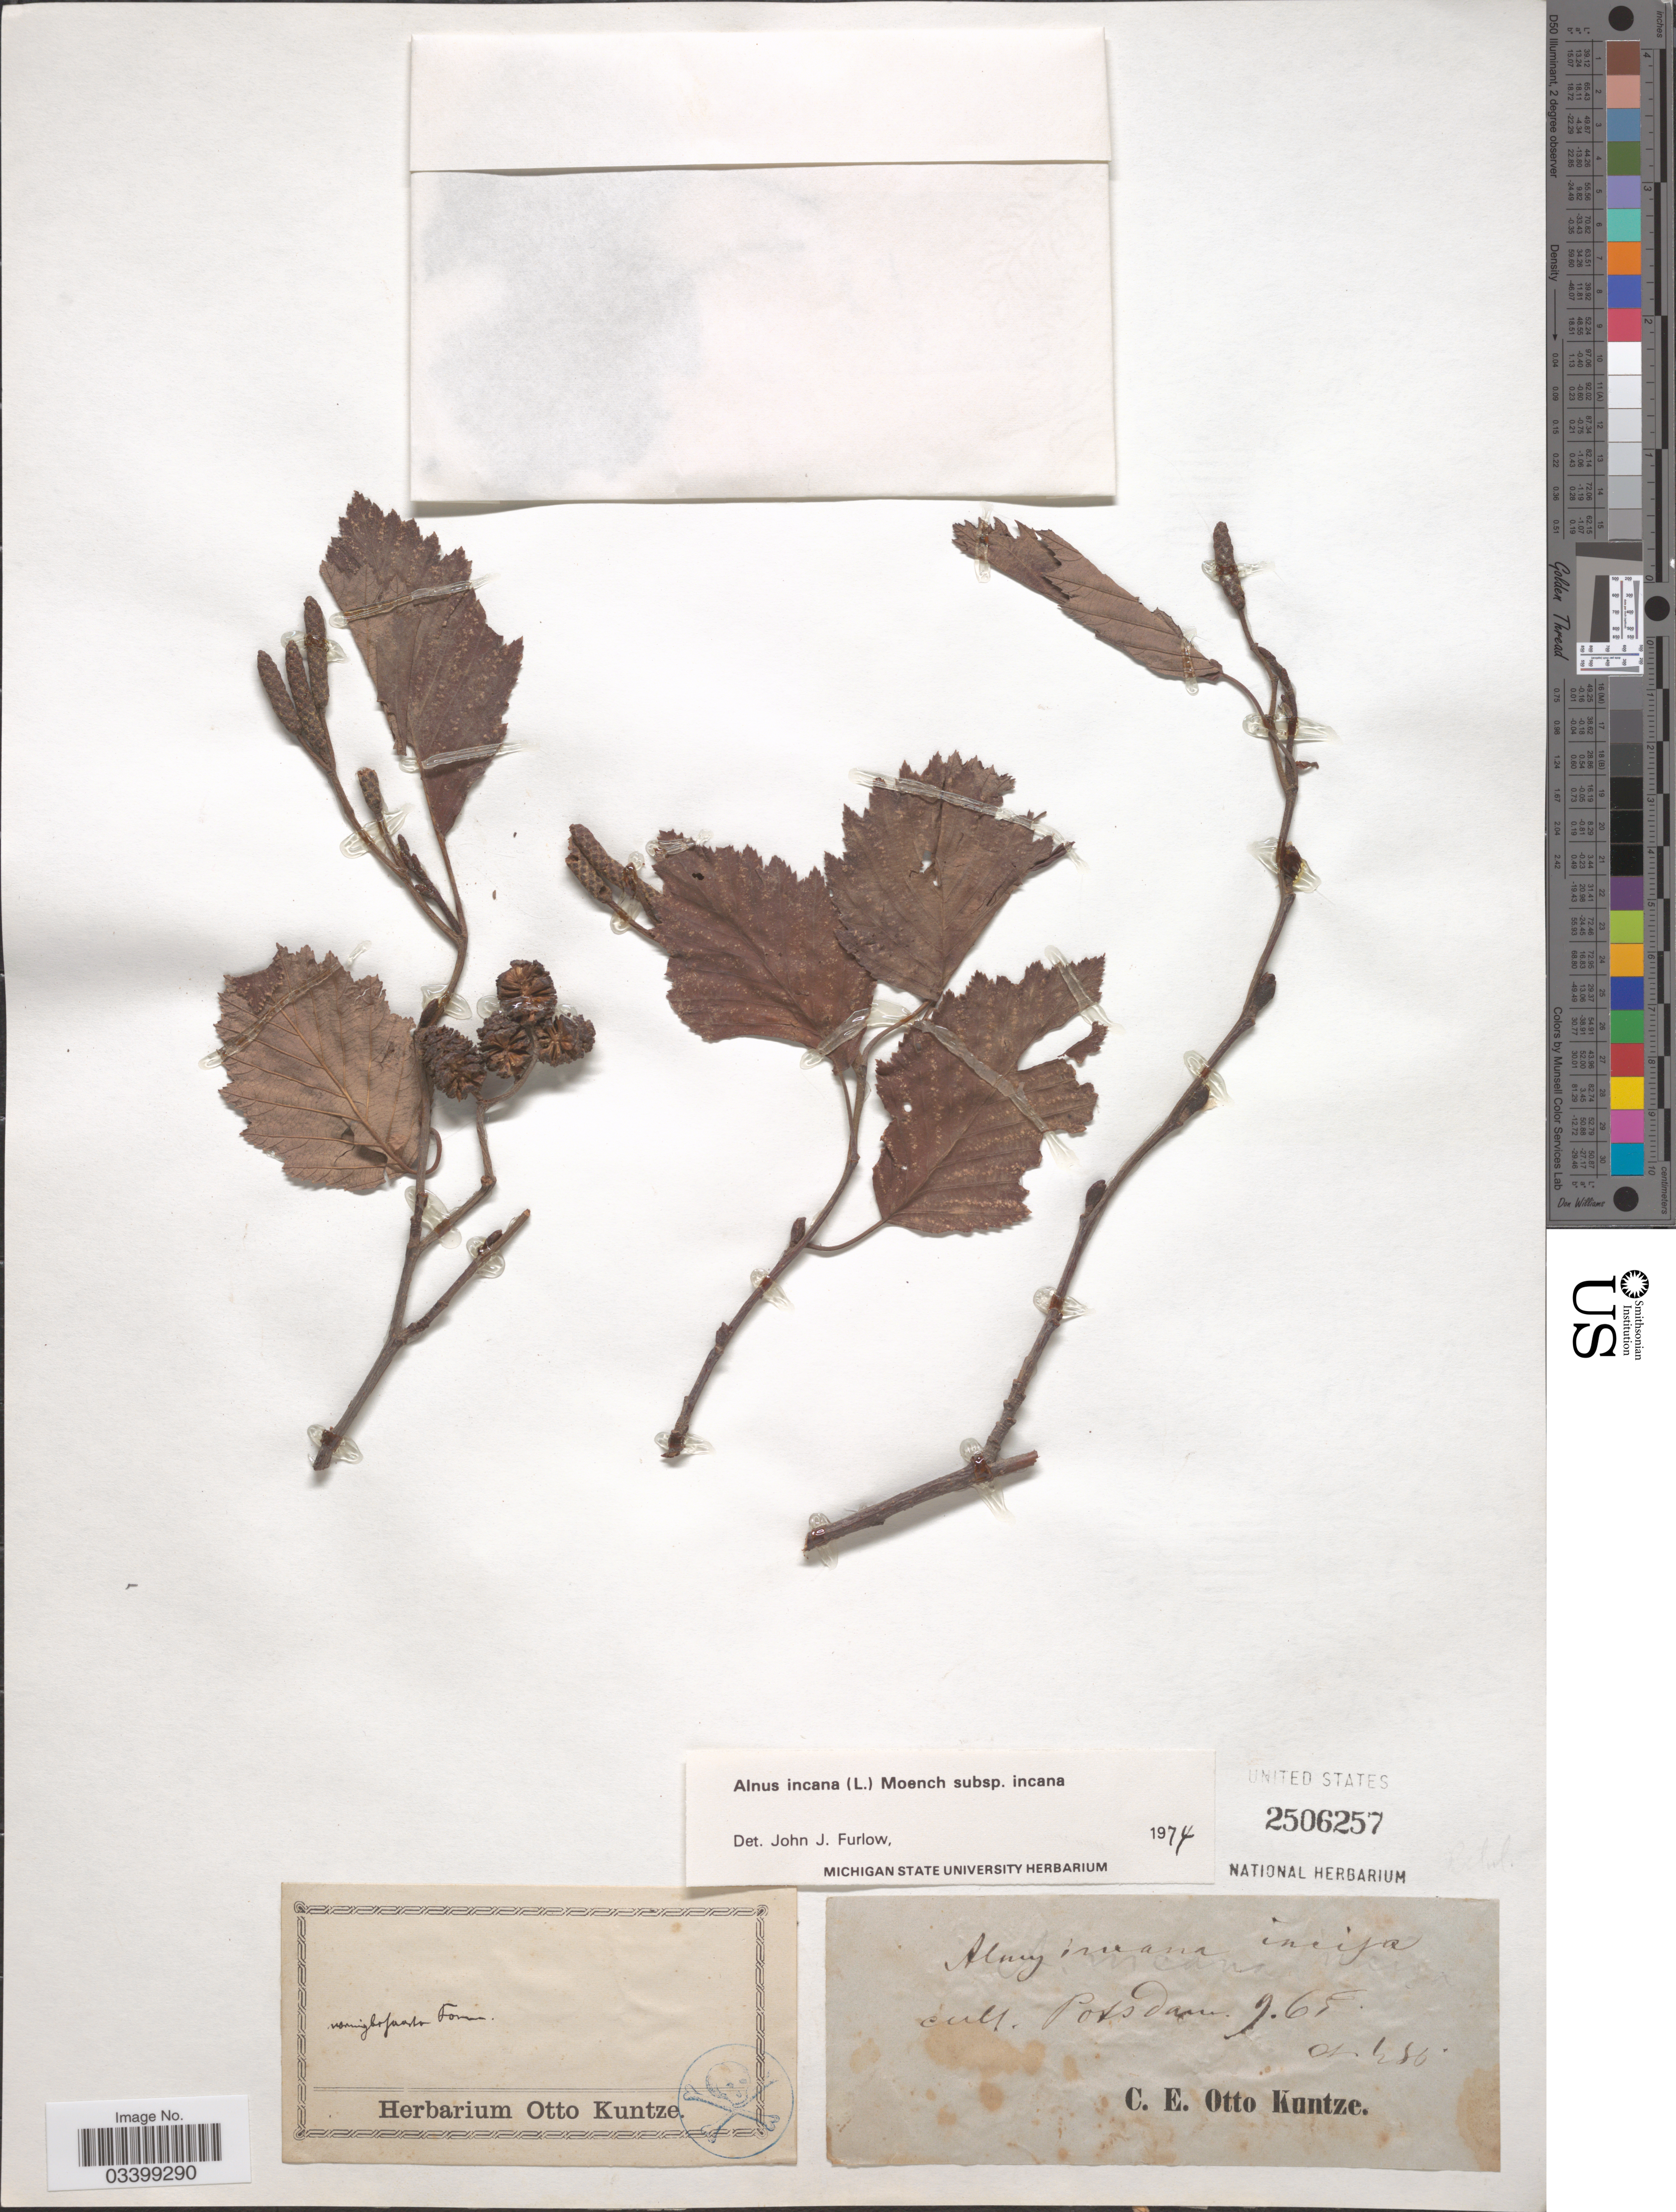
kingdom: Plantae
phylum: Tracheophyta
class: Magnoliopsida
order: Fagales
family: Betulaceae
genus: Alnus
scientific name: Alnus incana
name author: (L.) Moench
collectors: C.E.O. Kuntze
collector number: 456?*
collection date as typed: Transcribed d/m/y: /9/65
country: Germany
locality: Cult. Potsdam.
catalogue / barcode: US 2506257